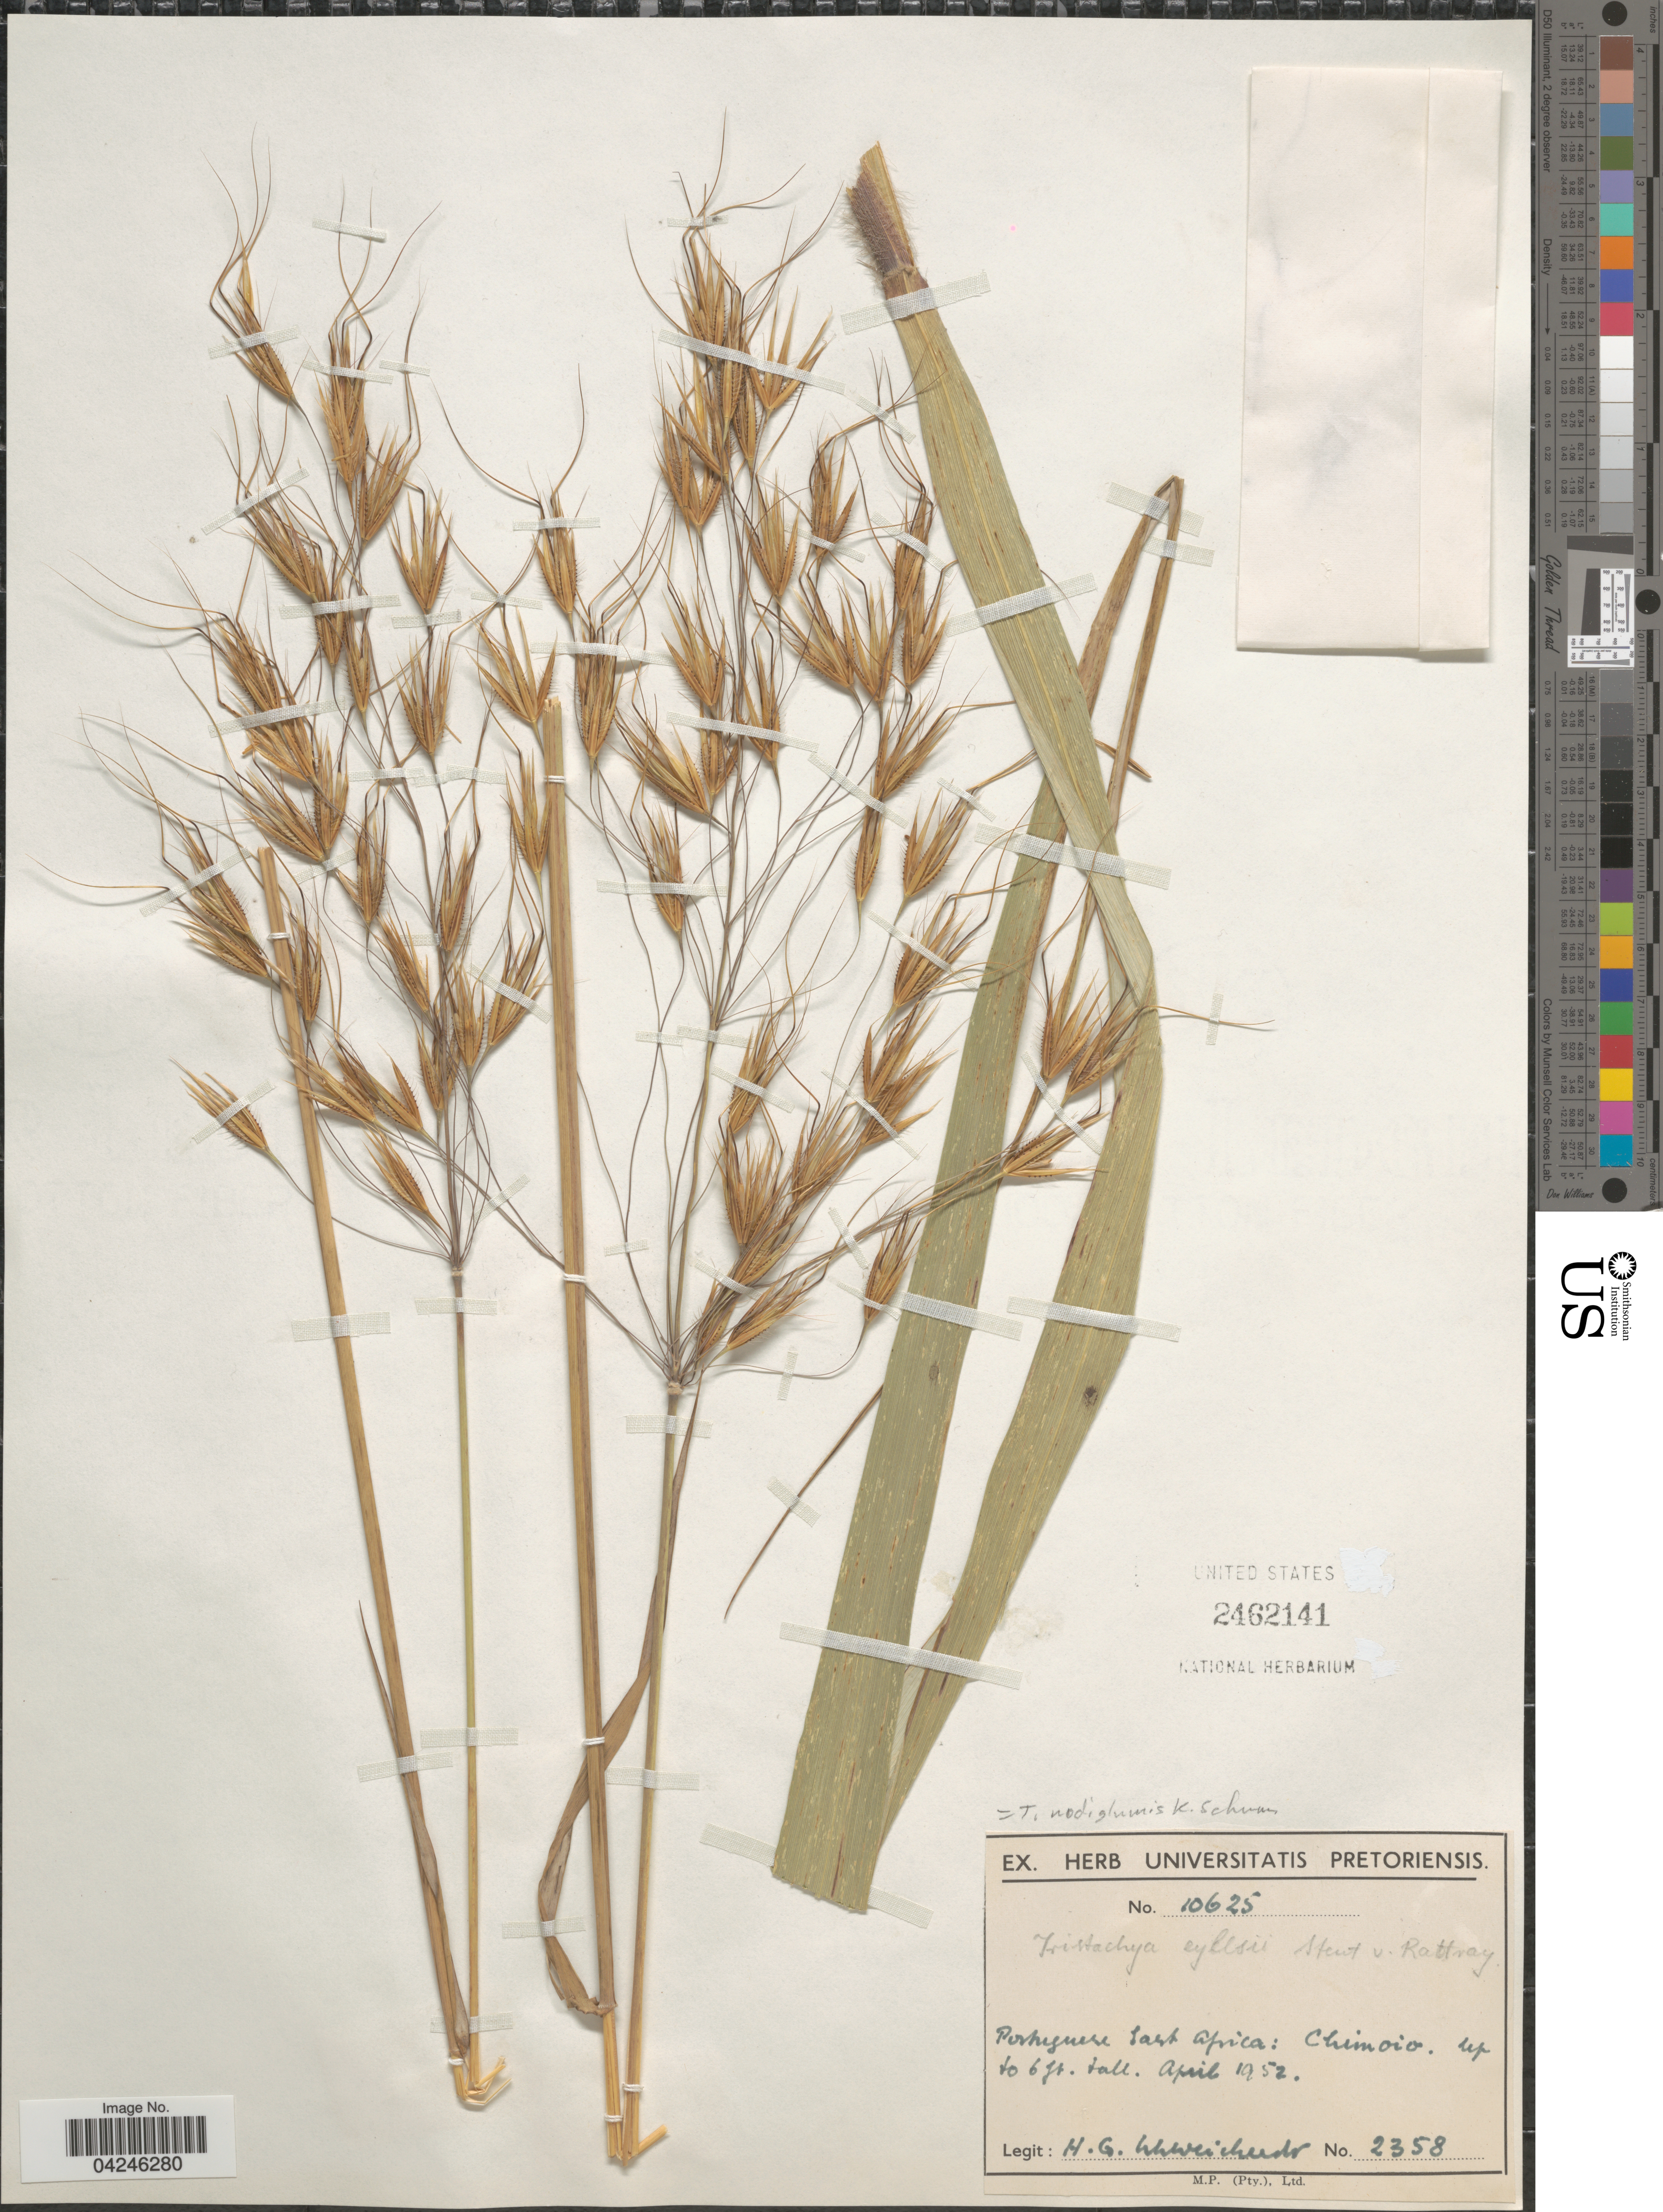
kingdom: Plantae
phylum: Tracheophyta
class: Liliopsida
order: Poales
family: Poaceae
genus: Tristachya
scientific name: Tristachya nodiglumis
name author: K. Schum.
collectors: H. G. Schweickerdt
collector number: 2358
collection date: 1952-04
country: Mozambique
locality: Portuguese East Africa: Chimoio.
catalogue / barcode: US 2462141